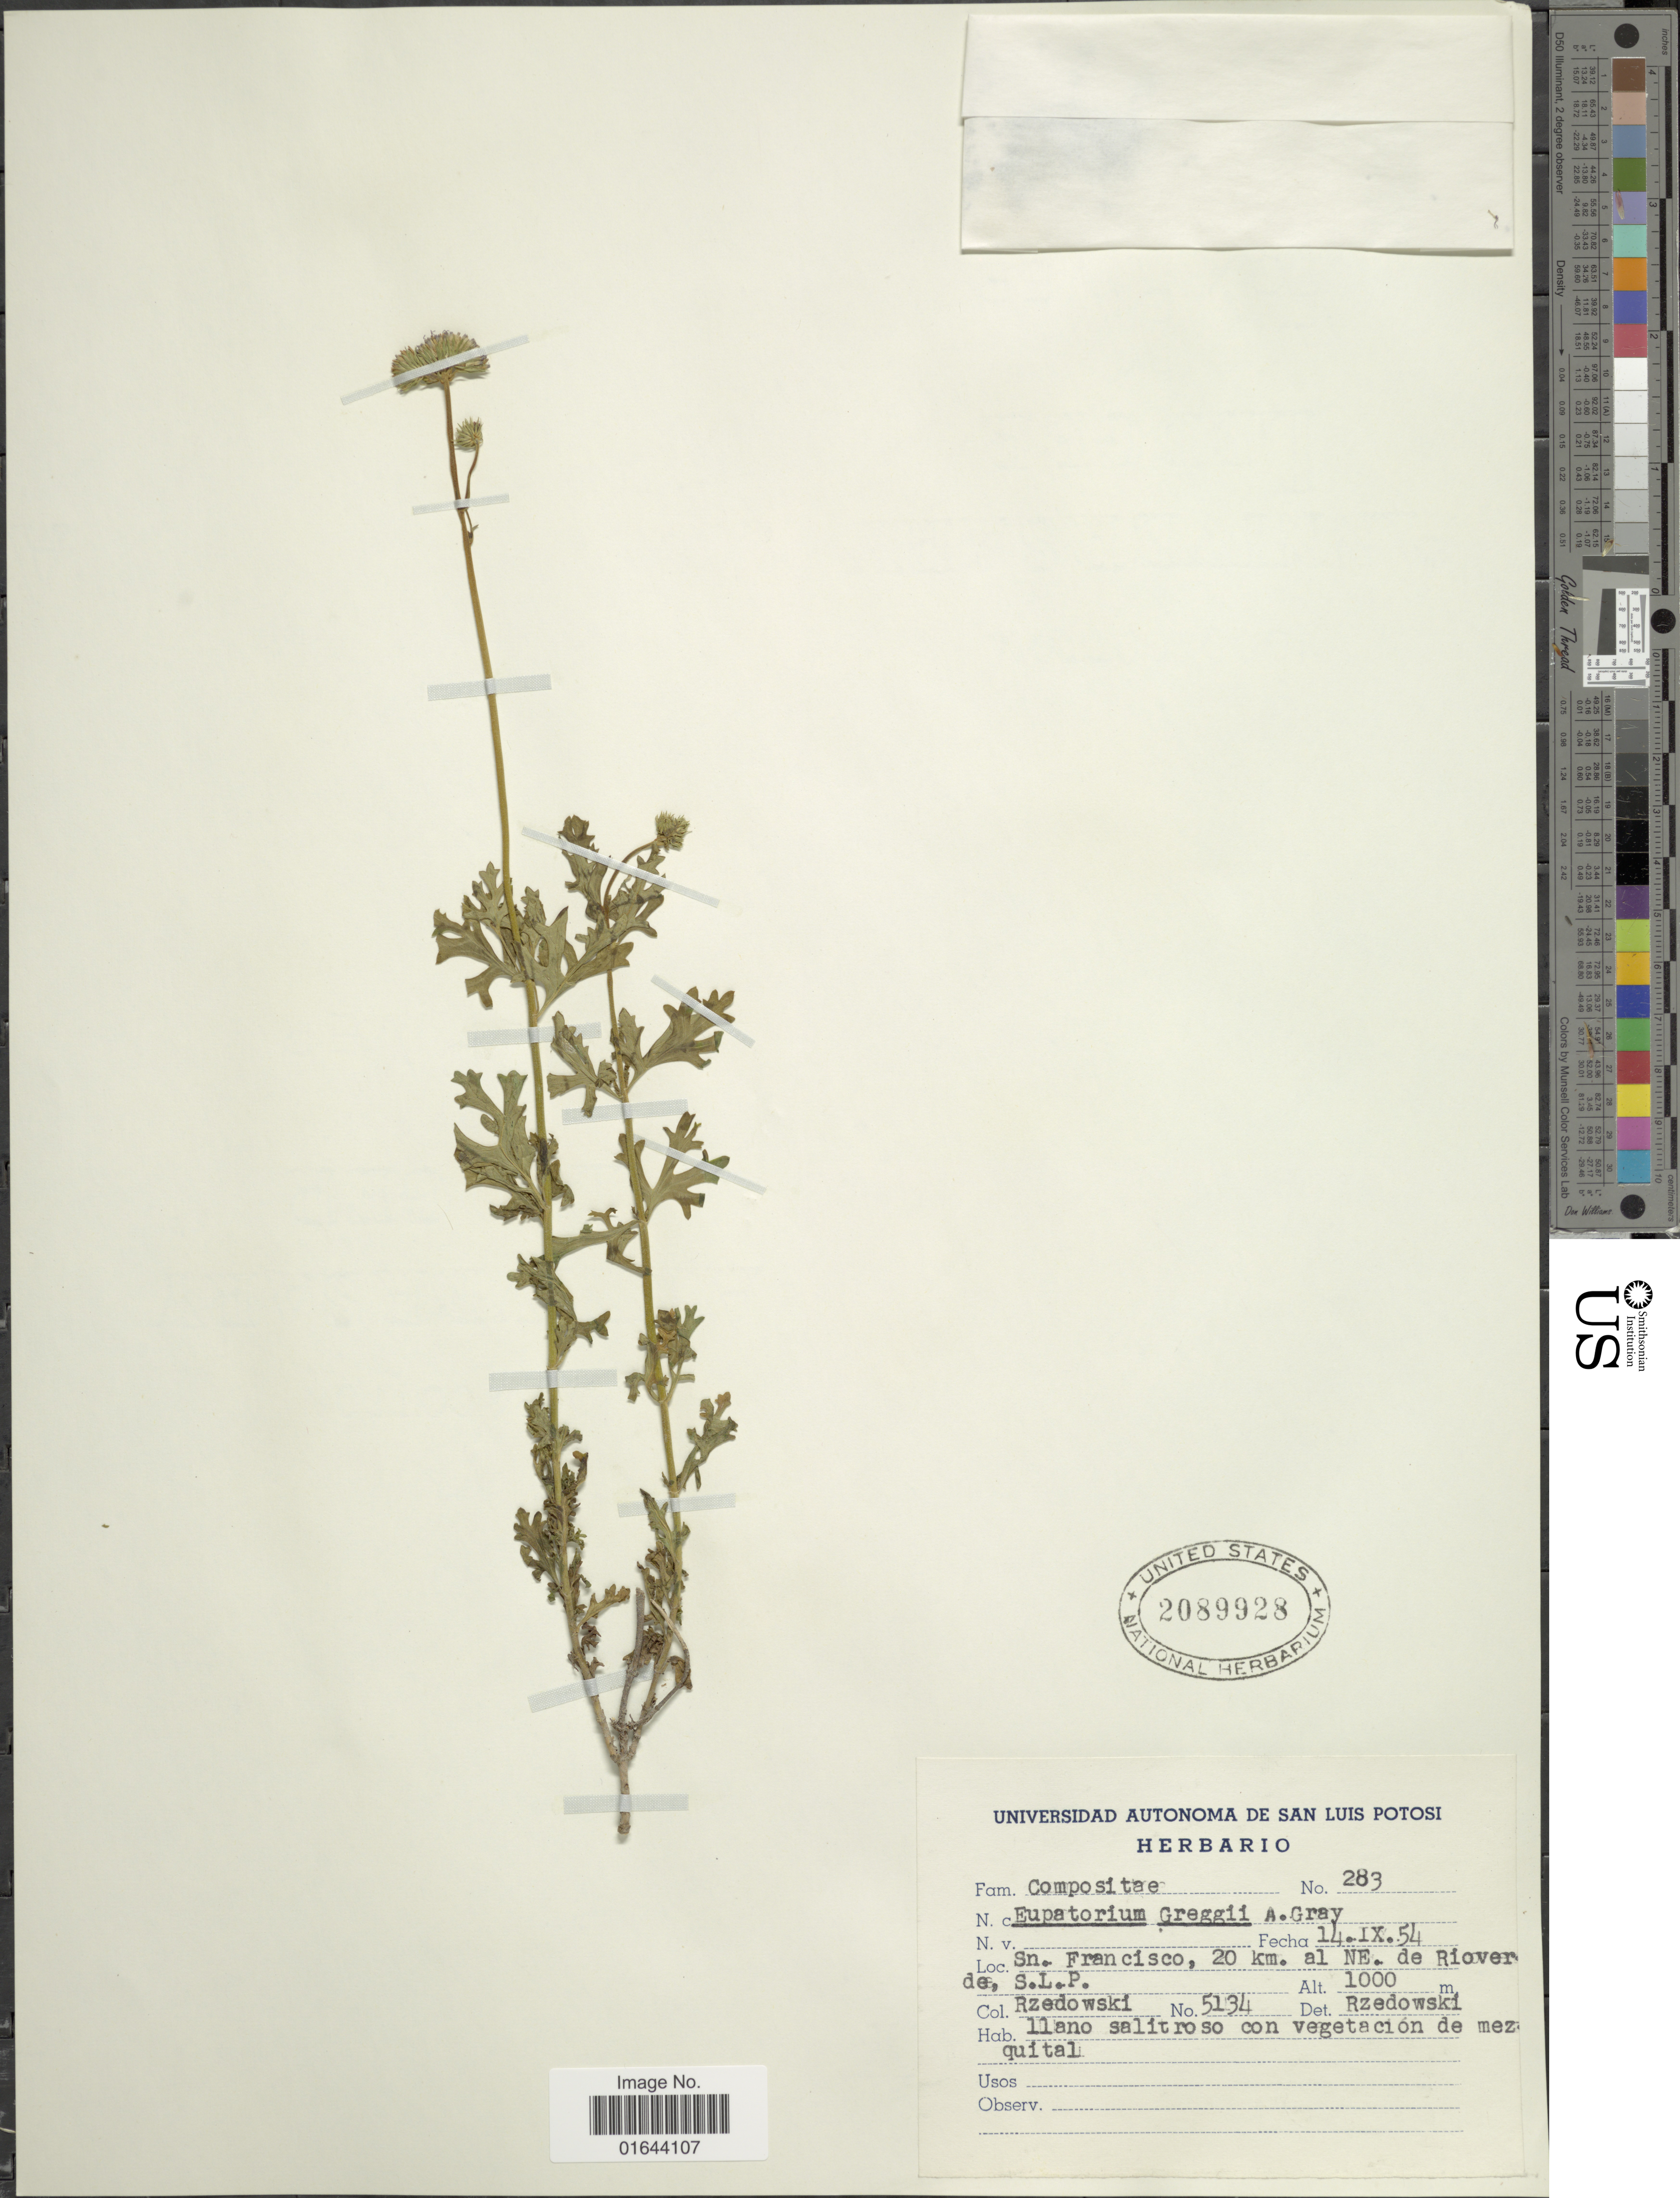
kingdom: Plantae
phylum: Tracheophyta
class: Magnoliopsida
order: Asterales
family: Asteraceae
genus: Conoclinium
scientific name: Conoclinium greggii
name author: (A. Gray) Small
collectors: Rzedowski, --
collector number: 5134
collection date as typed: Transcribed d/m/y: 14/9/54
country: Mexico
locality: Sn. Francico, 20 km. al NE. de Riover de , S.L.P.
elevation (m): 1000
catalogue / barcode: US 2089928